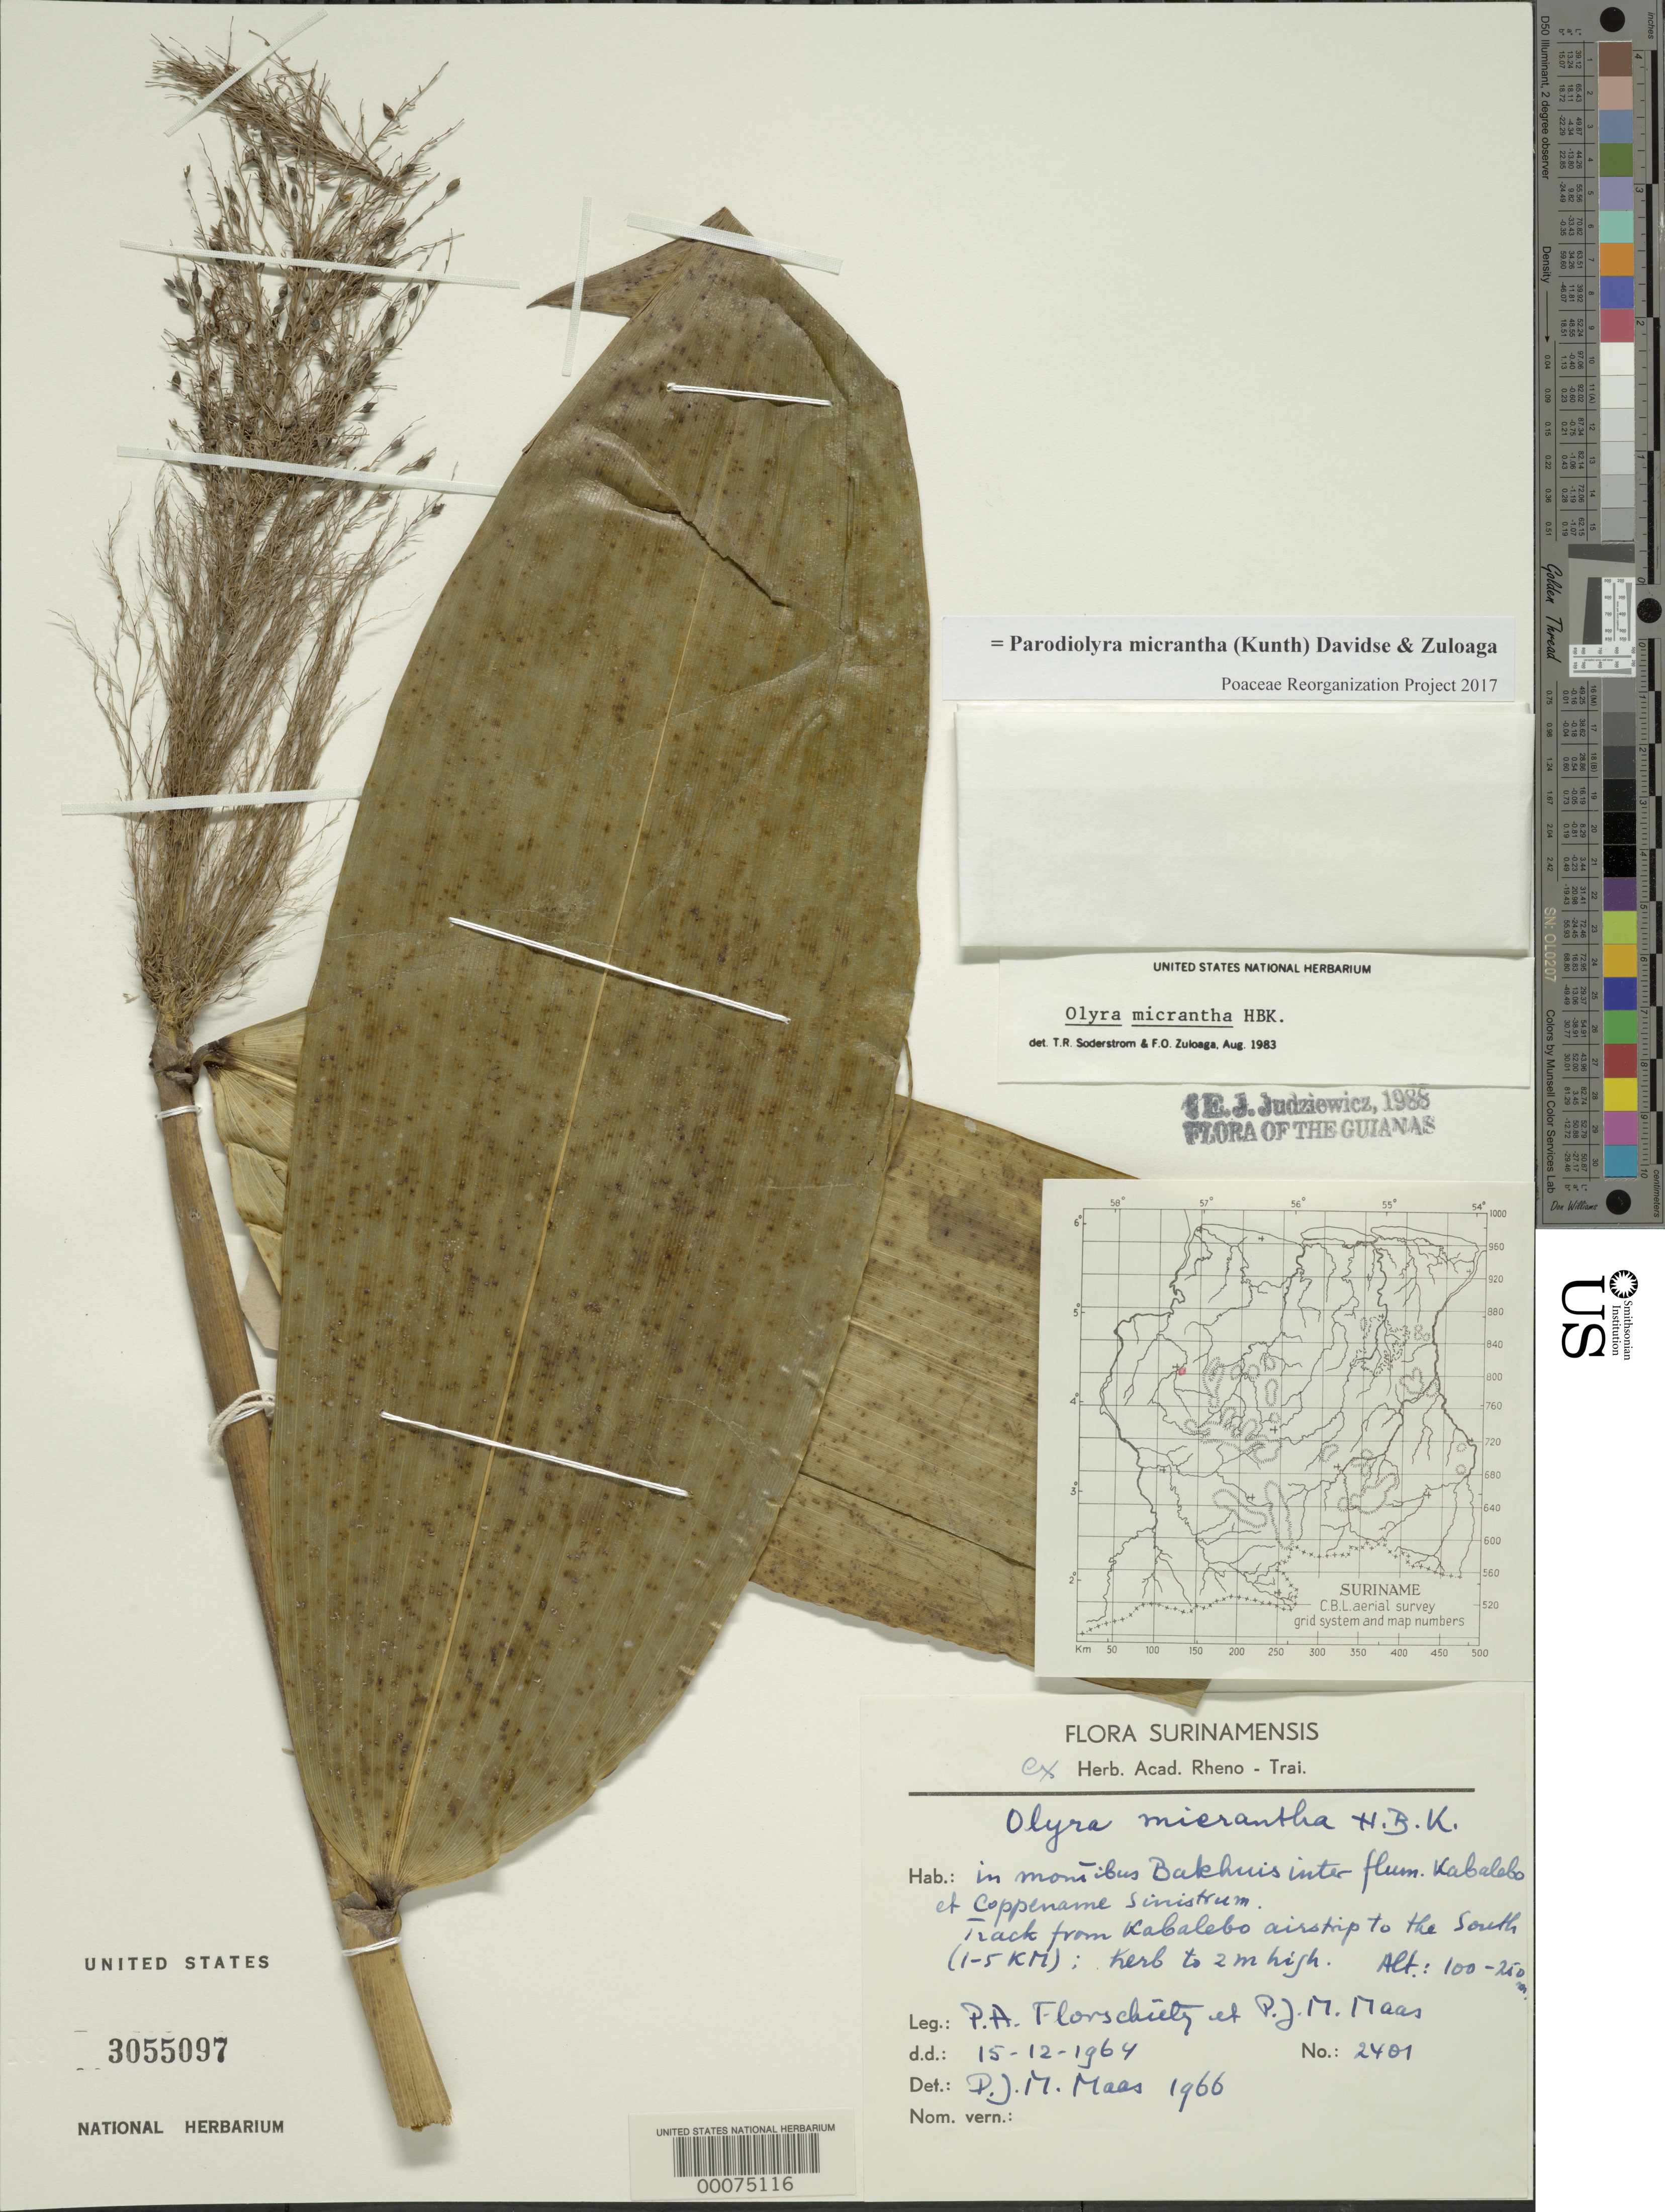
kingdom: Plantae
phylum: Tracheophyta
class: Liliopsida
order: Poales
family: Poaceae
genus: Parodiolyra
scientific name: Parodiolyra micrantha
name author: (Kunth) Davidse & Zuloaga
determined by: Poaceae Reorganization Project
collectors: P. Florschütz & P. Maas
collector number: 2401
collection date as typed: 15 Dec 1964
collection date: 1964-12-15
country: Suriname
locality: In monibus bakhuis inter flum. kabalebo et coppername sinistrum, track from kabalebo airstrip to s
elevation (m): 100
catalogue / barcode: US 3055097